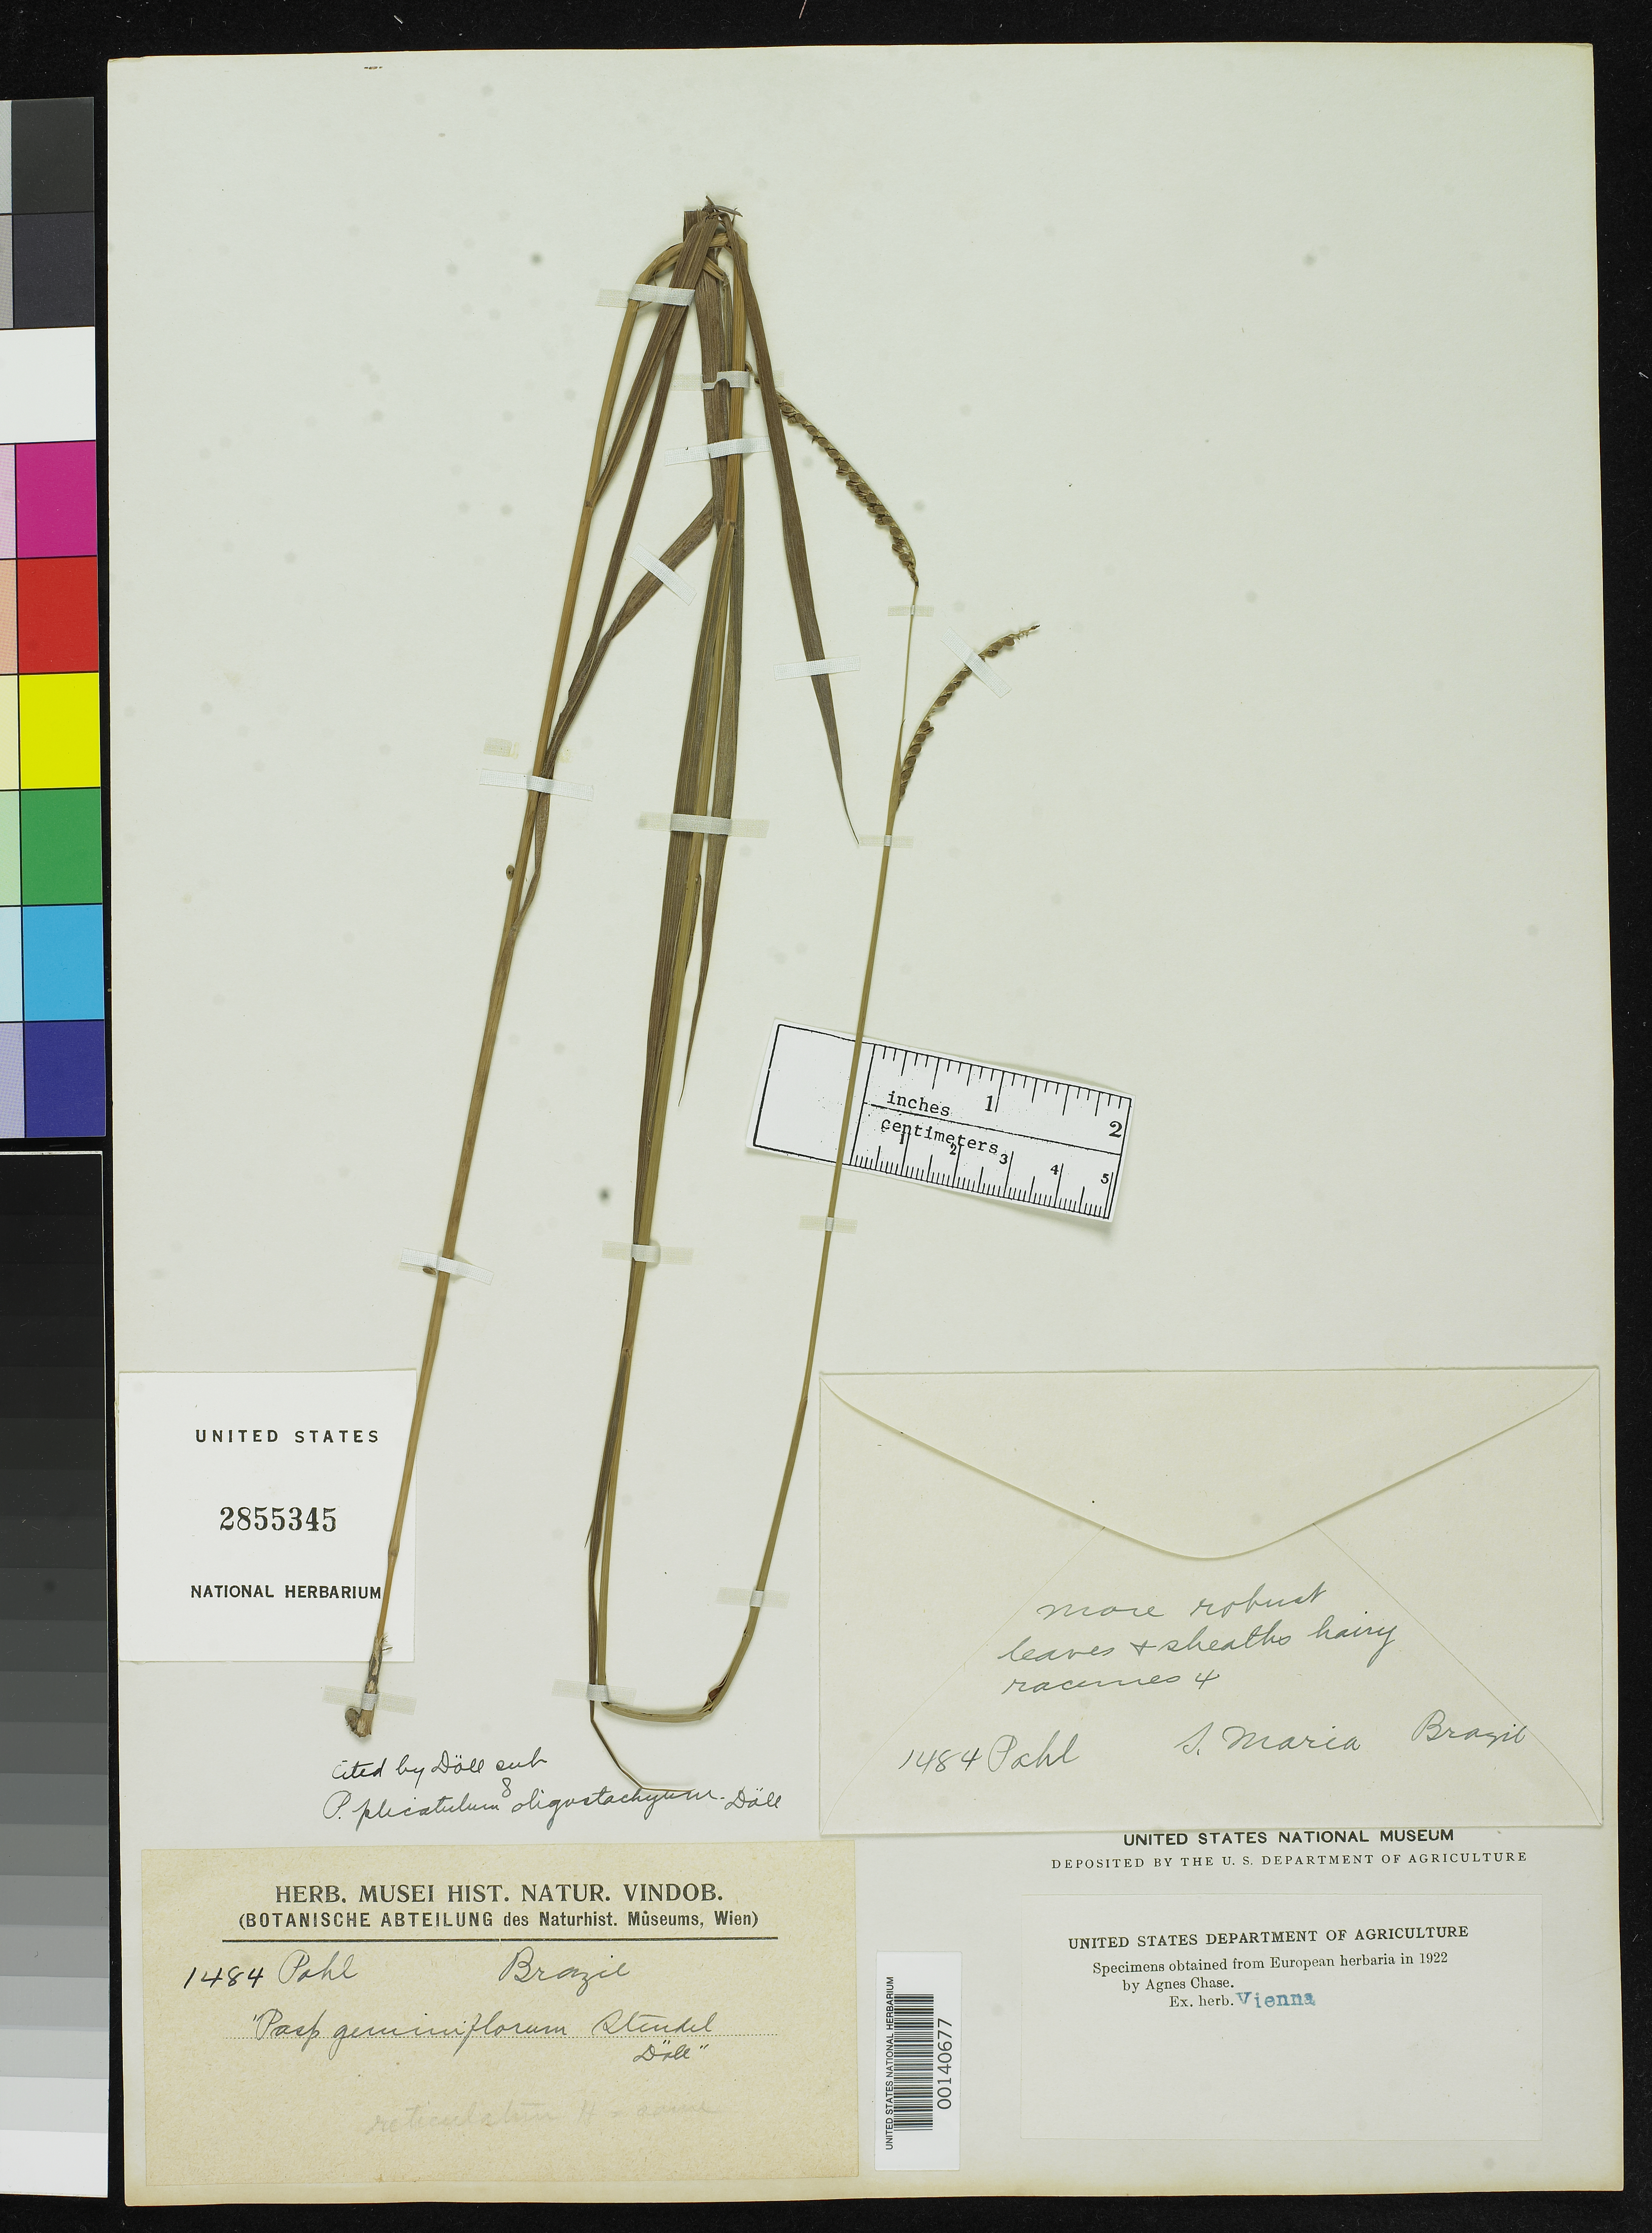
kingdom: Plantae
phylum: Tracheophyta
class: Liliopsida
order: Poales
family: Poaceae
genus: Paspalum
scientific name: Paspalum plicatulum var. oligostachyum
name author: Döll in Mart.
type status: Isolectotype; Isosyntype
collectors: J. B. E. Pohl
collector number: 1484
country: Brazil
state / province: Rio Grande do Sul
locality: Santa Maria.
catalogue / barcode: US 2855345